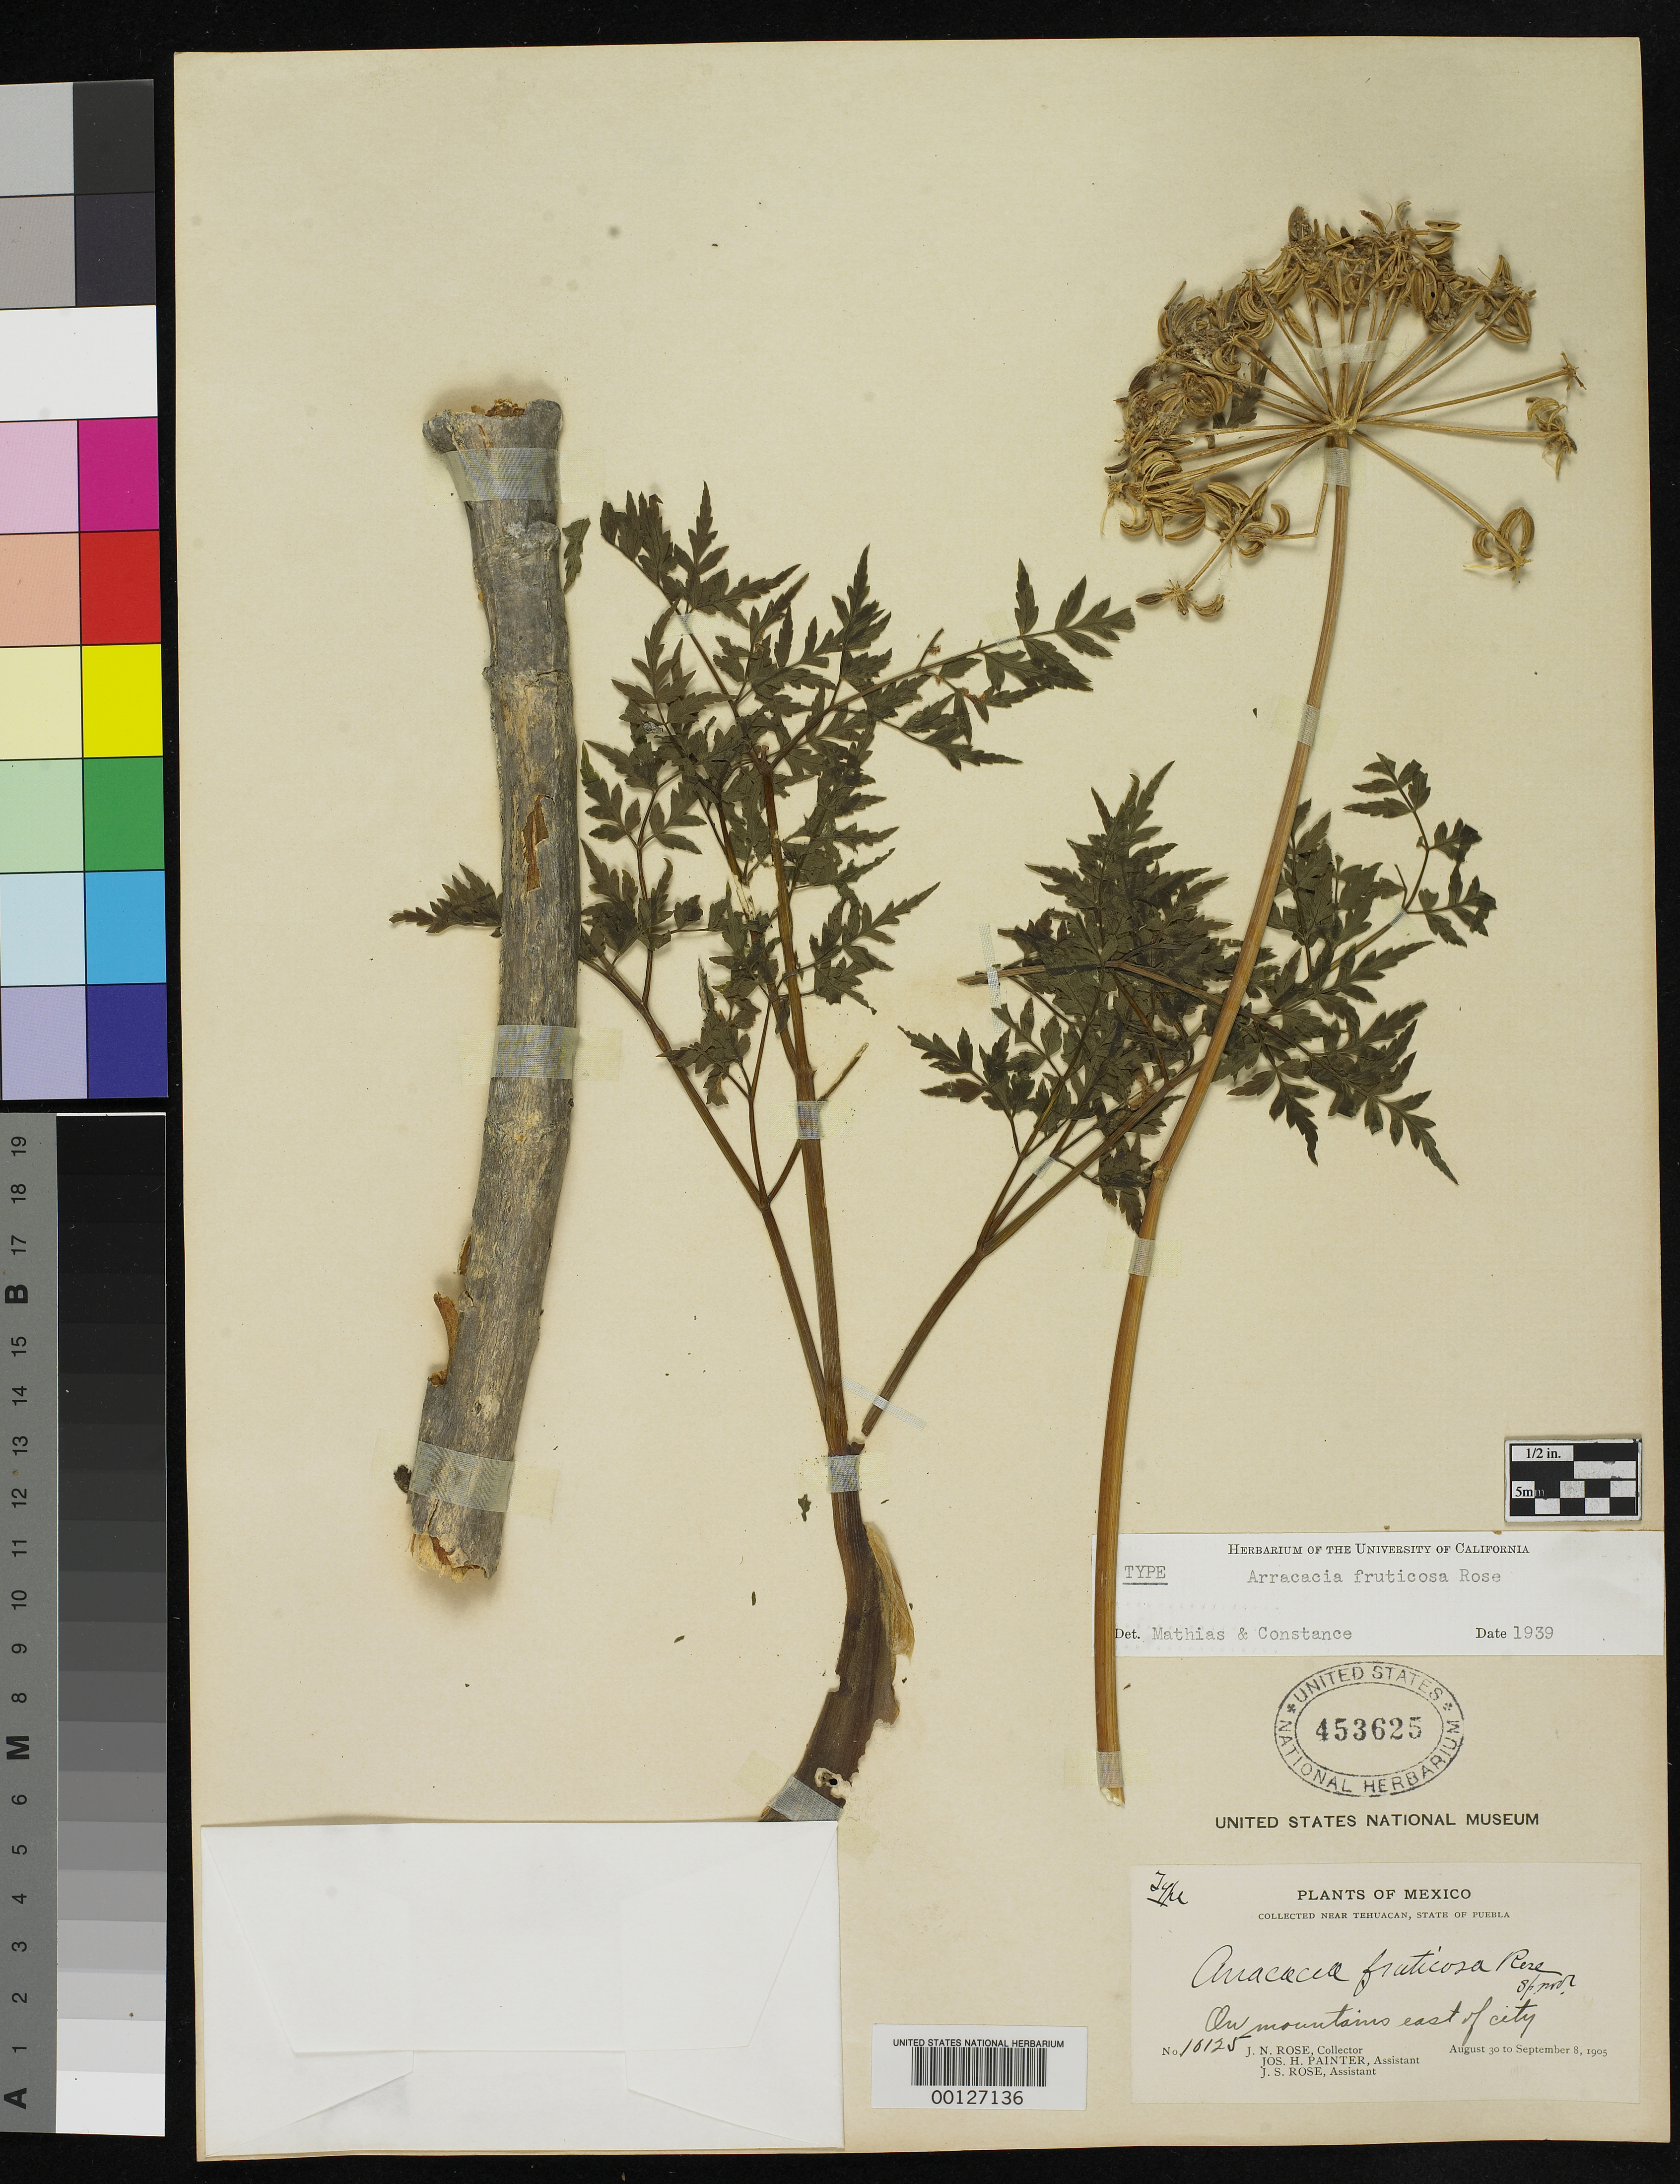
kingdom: Plantae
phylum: Tracheophyta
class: Magnoliopsida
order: Apiales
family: Apiaceae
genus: Arracacia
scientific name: Arracacia fruticosa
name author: Rose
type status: Holotype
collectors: J. N. Rose & J. H. Painter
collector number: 10125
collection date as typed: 30 Aug 1905 to 08 Sep 1905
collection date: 1905-08-30/1905-09-08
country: Mexico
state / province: Puebla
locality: Hills E of Tehuacan.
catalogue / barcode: US 453625